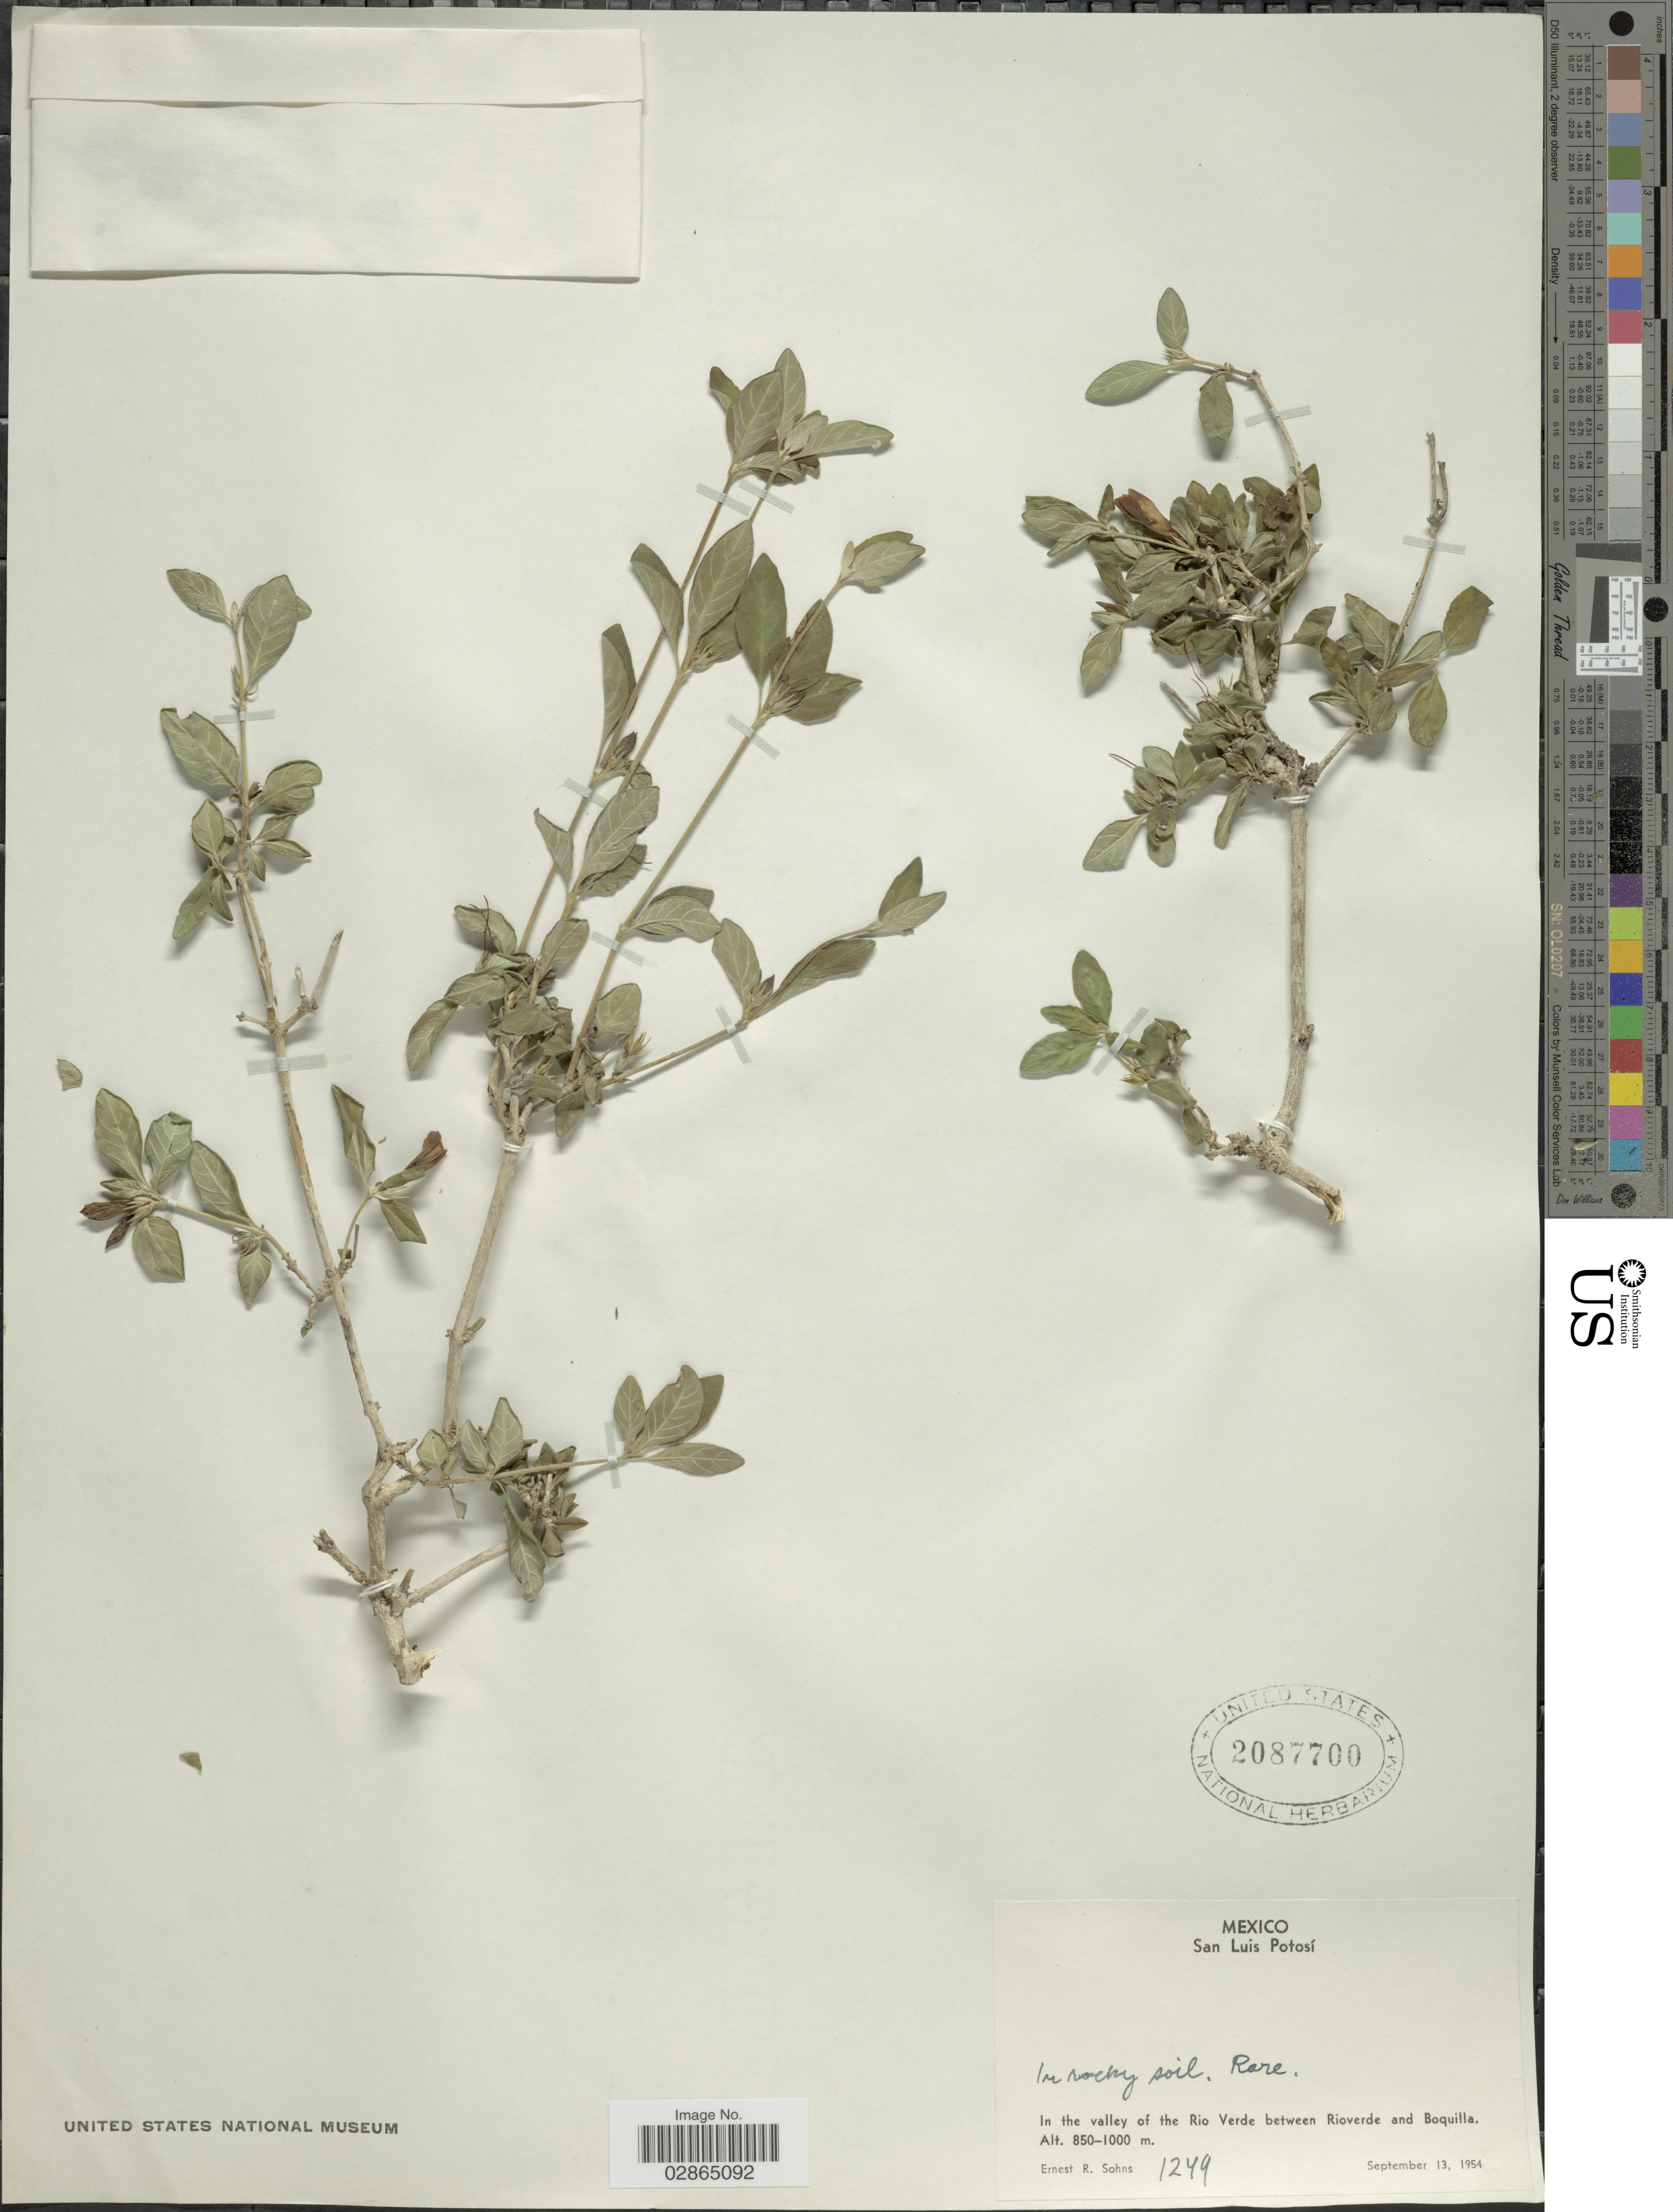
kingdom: Plantae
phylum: Tracheophyta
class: Magnoliopsida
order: Lamiales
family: Acanthaceae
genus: Holographis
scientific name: Holographis ehrenbergiana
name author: Nees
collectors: E. R. Sohns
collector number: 1249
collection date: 1954-09-13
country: Mexico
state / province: San Luis Potosí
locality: In the valley of the Rio Verde between Rioverde and Boquilla.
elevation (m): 850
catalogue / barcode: US 2087700